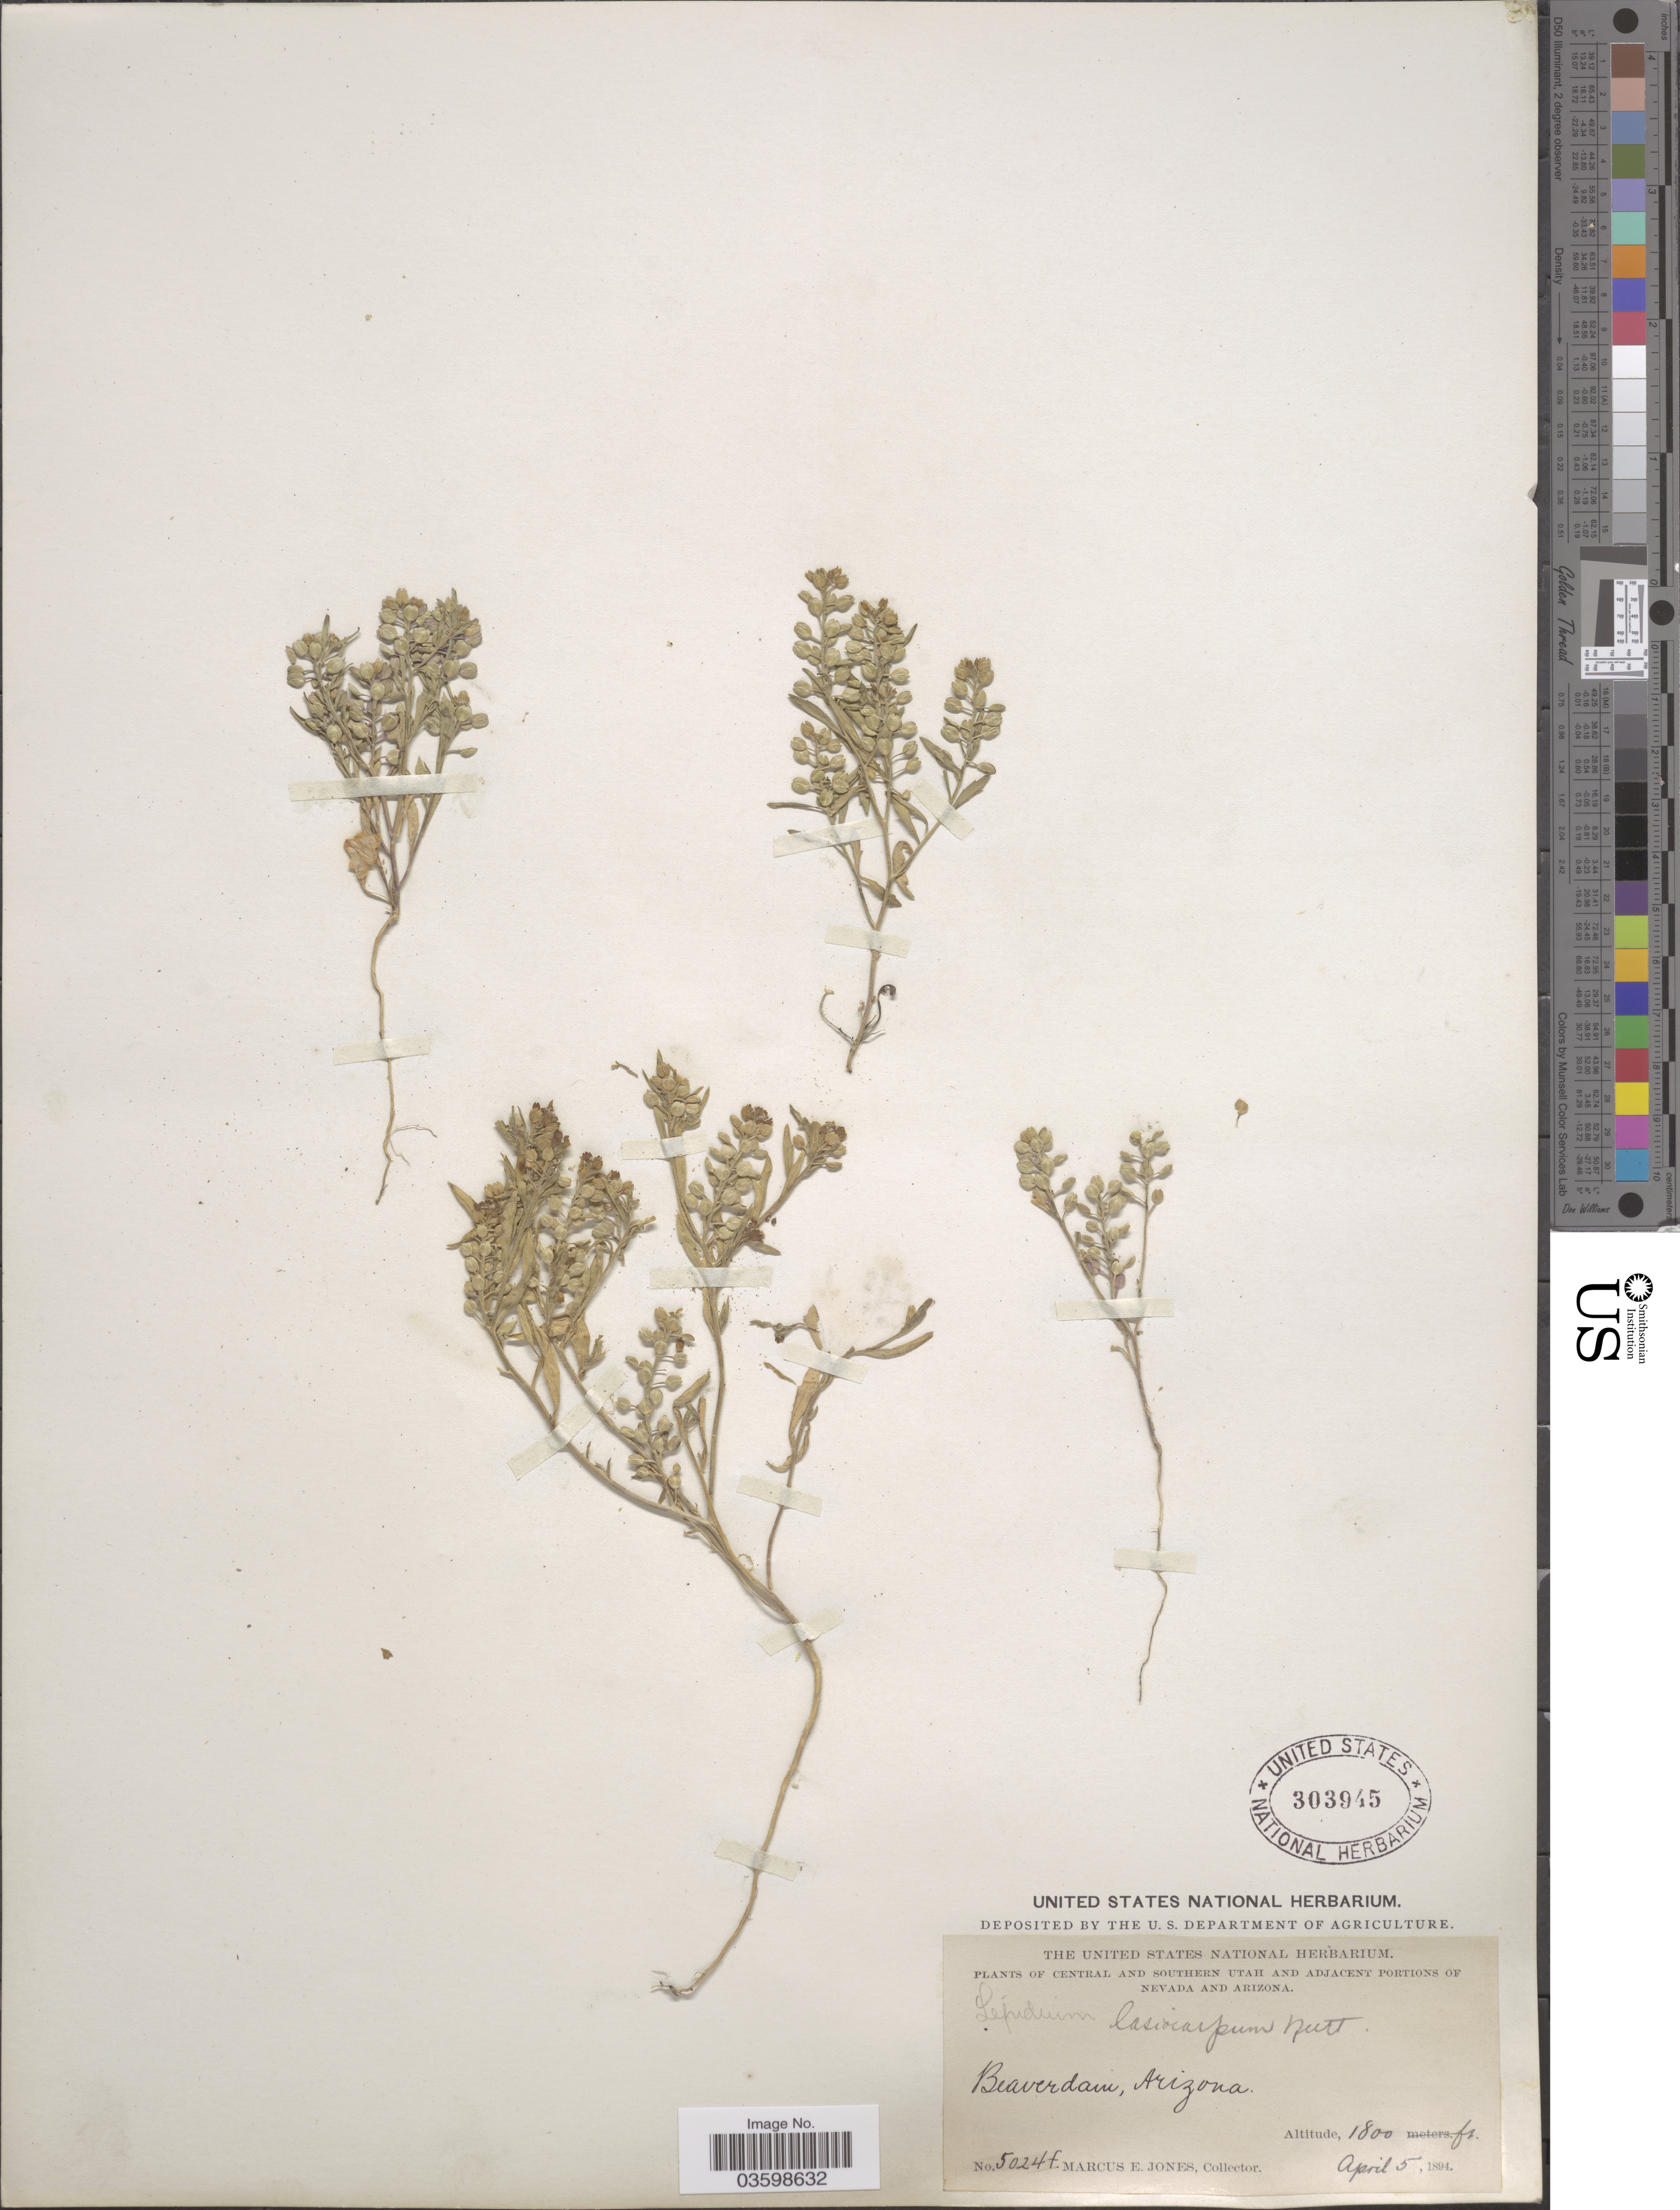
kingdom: Plantae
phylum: Tracheophyta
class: Magnoliopsida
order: Brassicales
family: Brassicaceae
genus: Lepidium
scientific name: Lepidium lasiocarpum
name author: Nutt.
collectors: M. E. Jones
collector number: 5024f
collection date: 1894-04-05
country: United States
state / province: Arizona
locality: Adjacent Portions of Arizona. Beaverdam.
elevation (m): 549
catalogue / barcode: US 303945